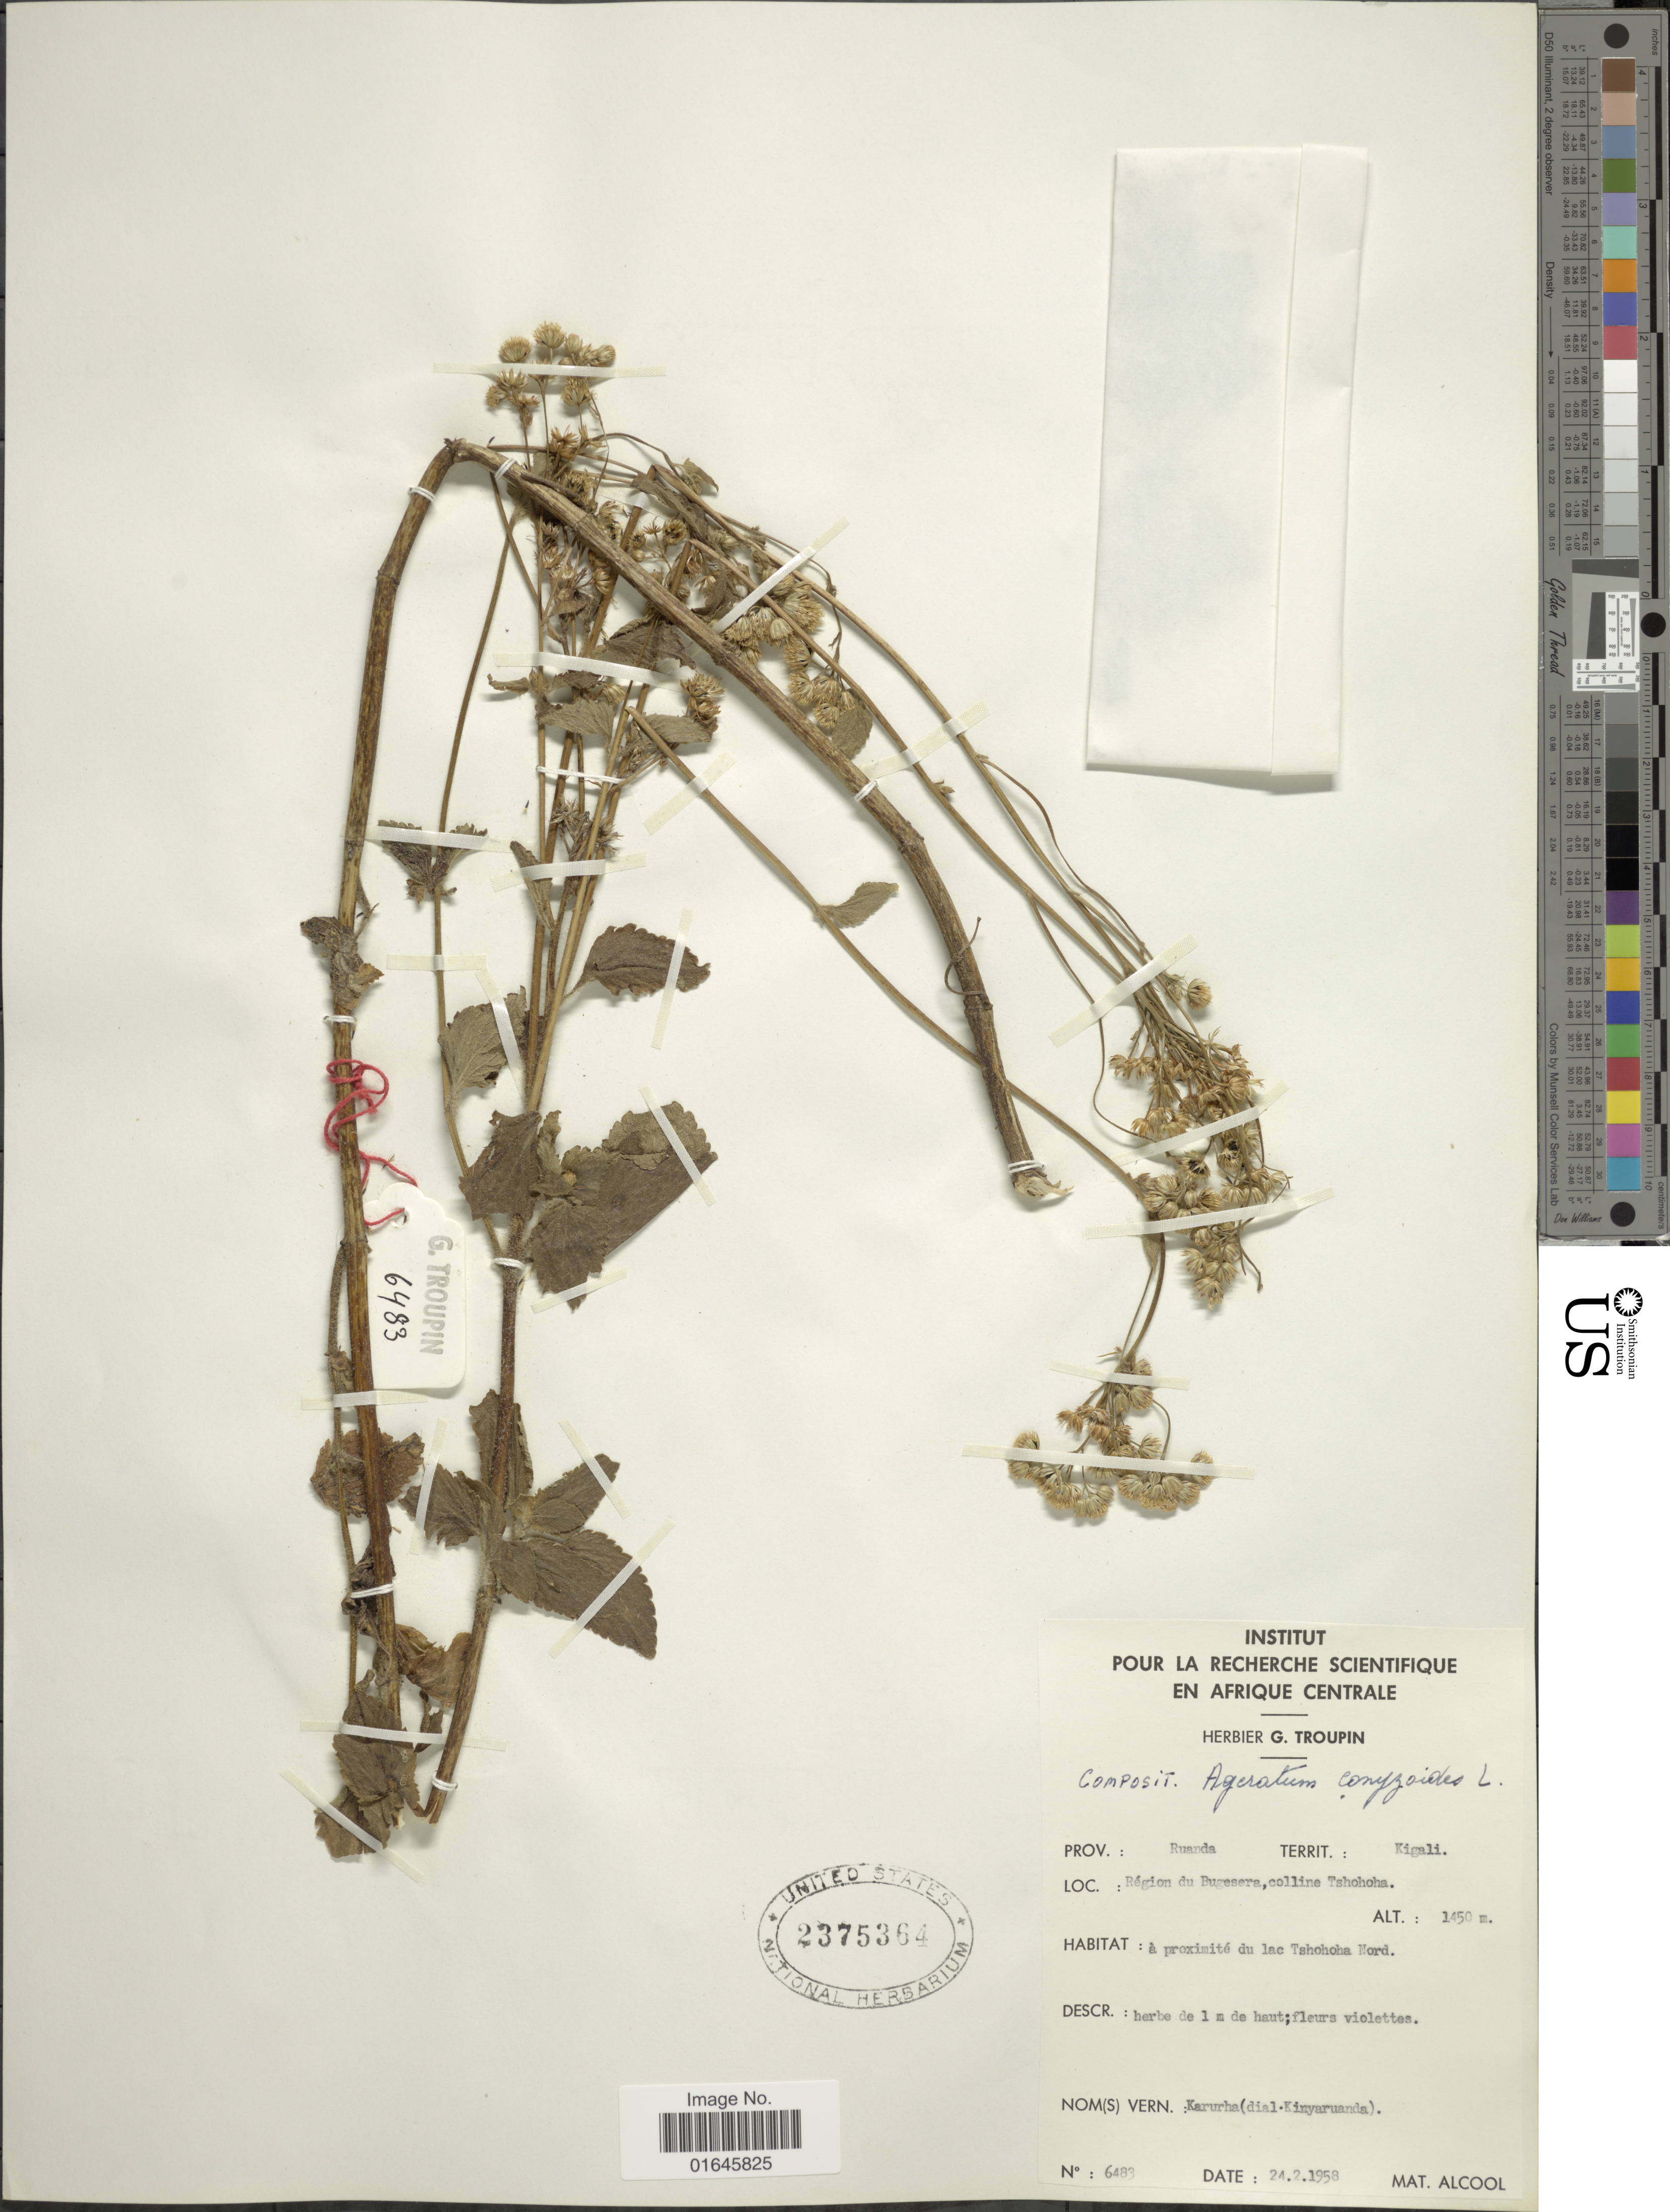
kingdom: Plantae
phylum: Tracheophyta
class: Magnoliopsida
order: Asterales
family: Asteraceae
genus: Ageratum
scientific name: Ageratum conyzoides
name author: L.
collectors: G. Troupin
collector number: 6483*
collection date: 1958-02-24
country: Rwanda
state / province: Kigali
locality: Region du Bugesera, colline Tshohoha, a rpoximite du Lac Thohoha Nord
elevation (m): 1450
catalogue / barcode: US 2375364